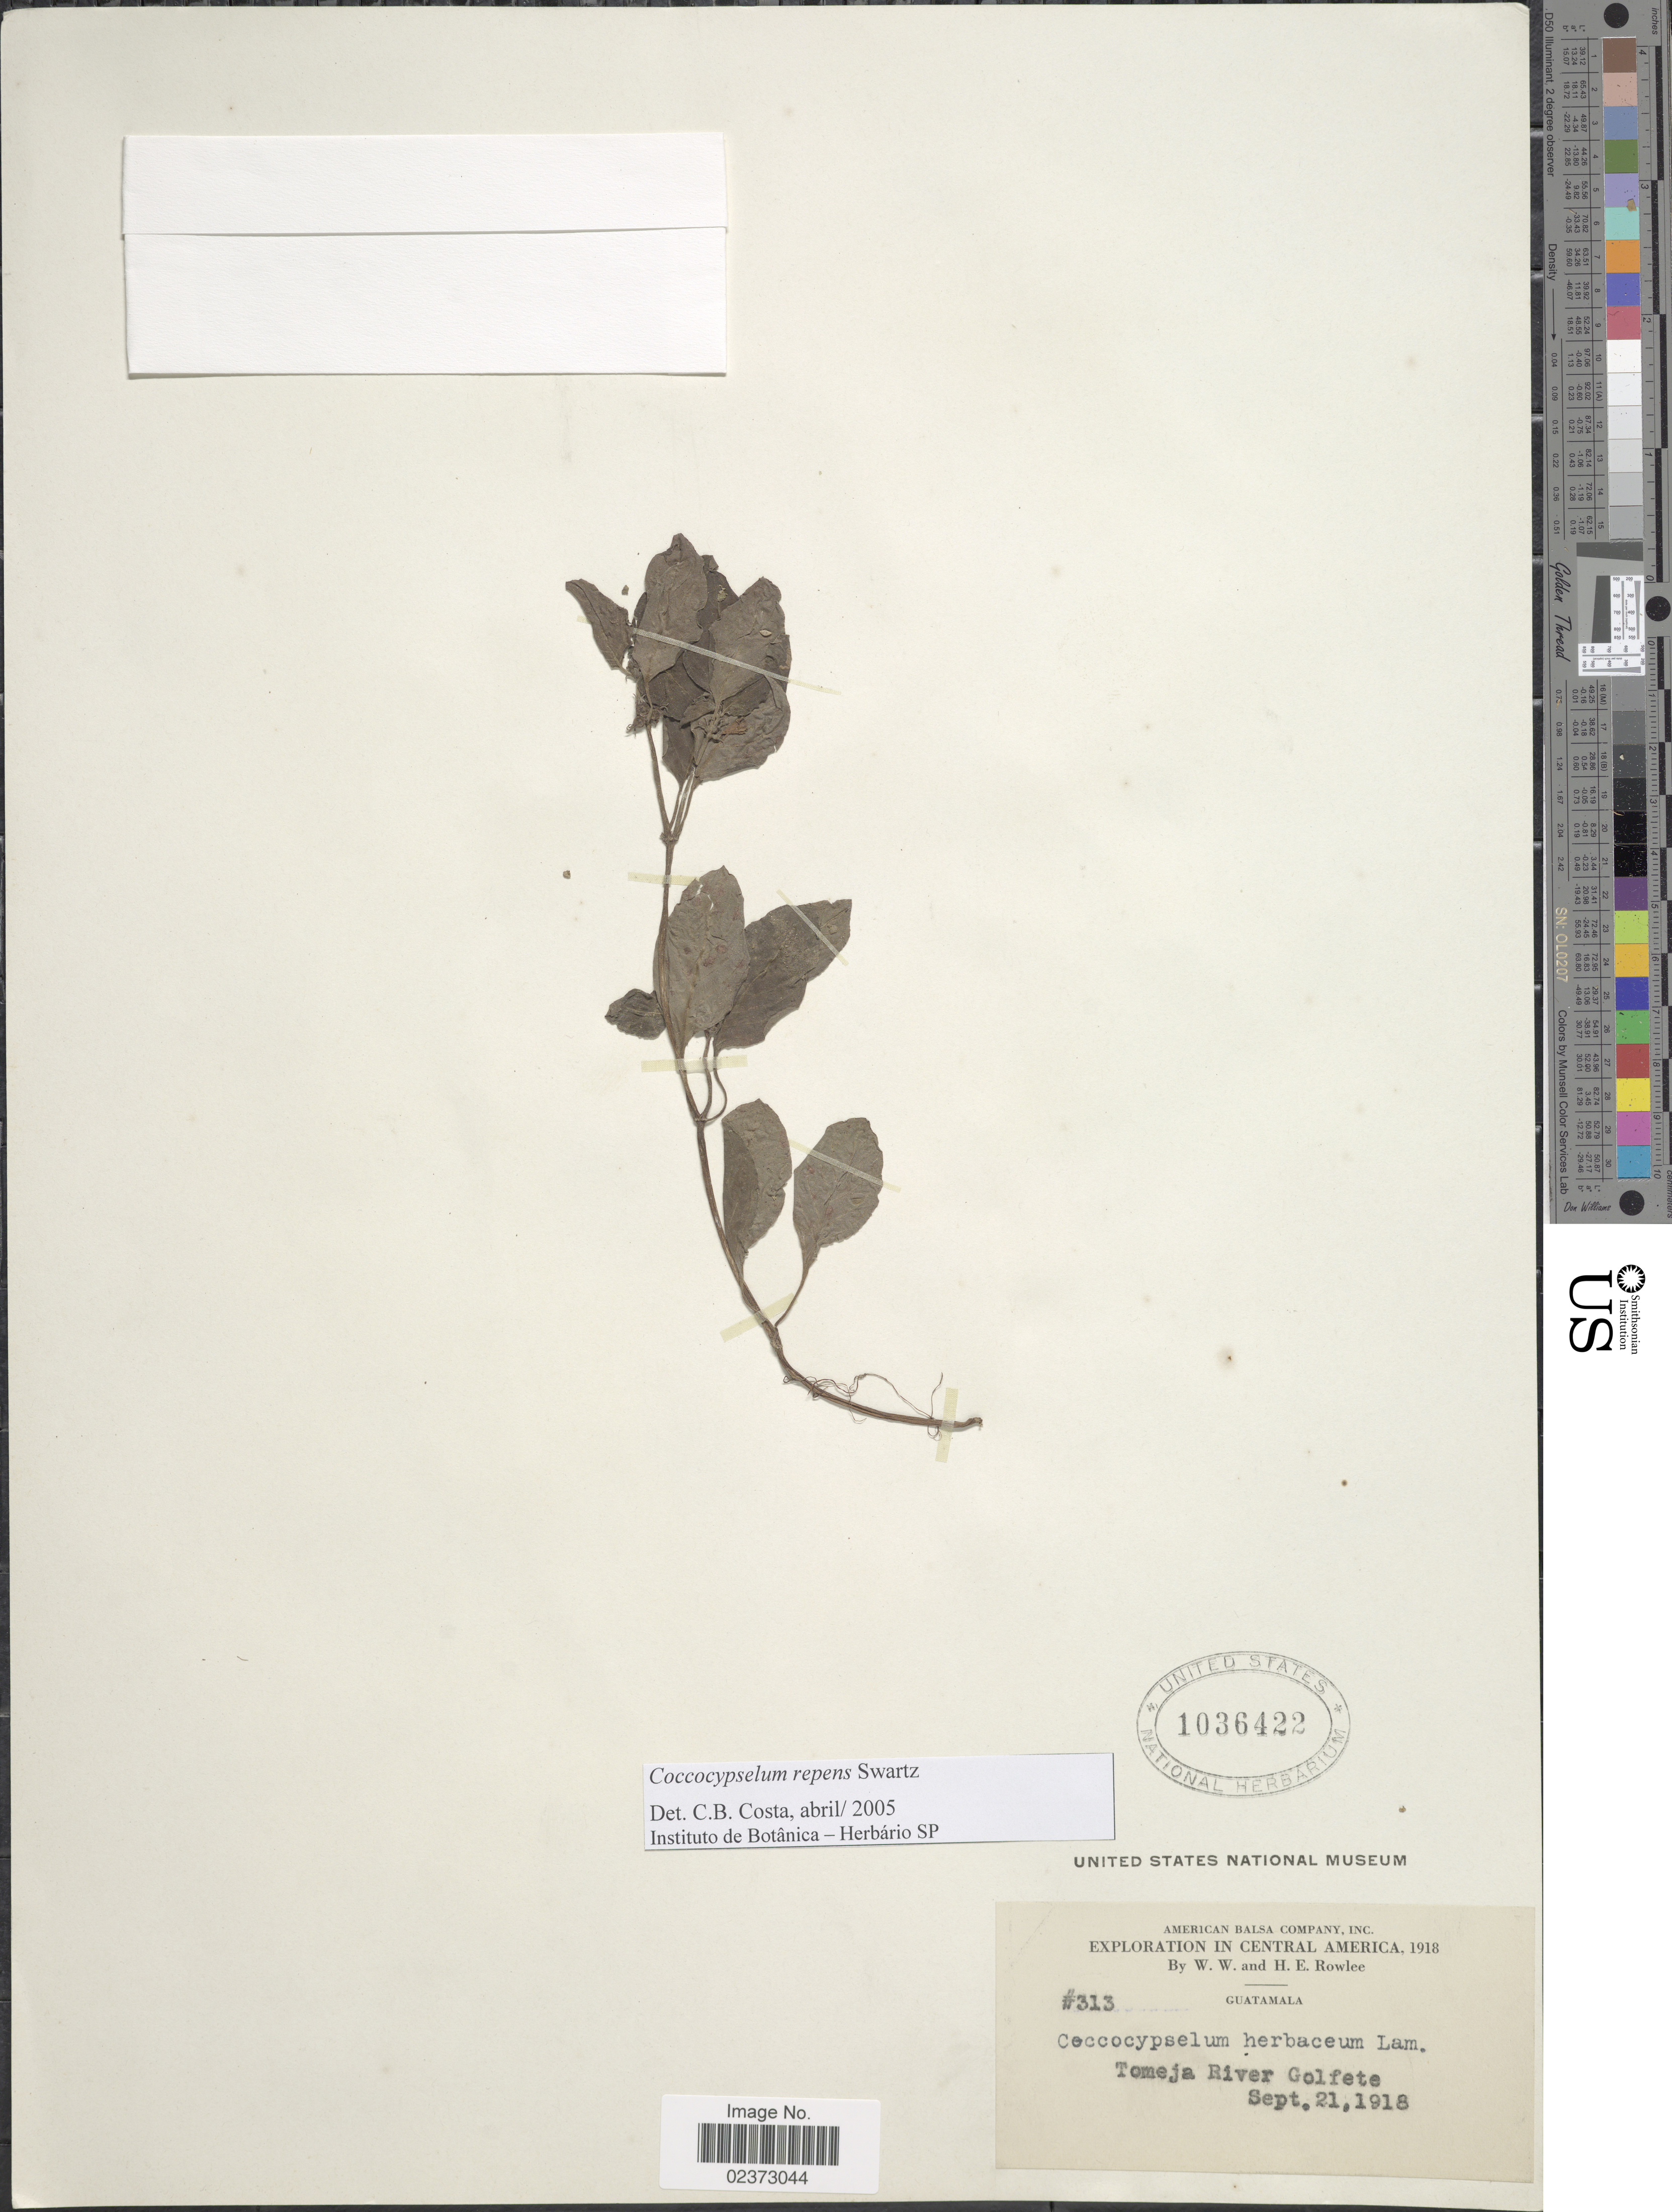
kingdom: Plantae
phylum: Tracheophyta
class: Magnoliopsida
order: Gentianales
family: Rubiaceae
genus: Coccocypselum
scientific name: Coccocypselum repens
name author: Sw.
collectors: W. W. Rowlee & H. E. Rowlee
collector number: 313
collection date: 1918-09-21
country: Guatemala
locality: Tomeja River Golfete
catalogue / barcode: US 1036422